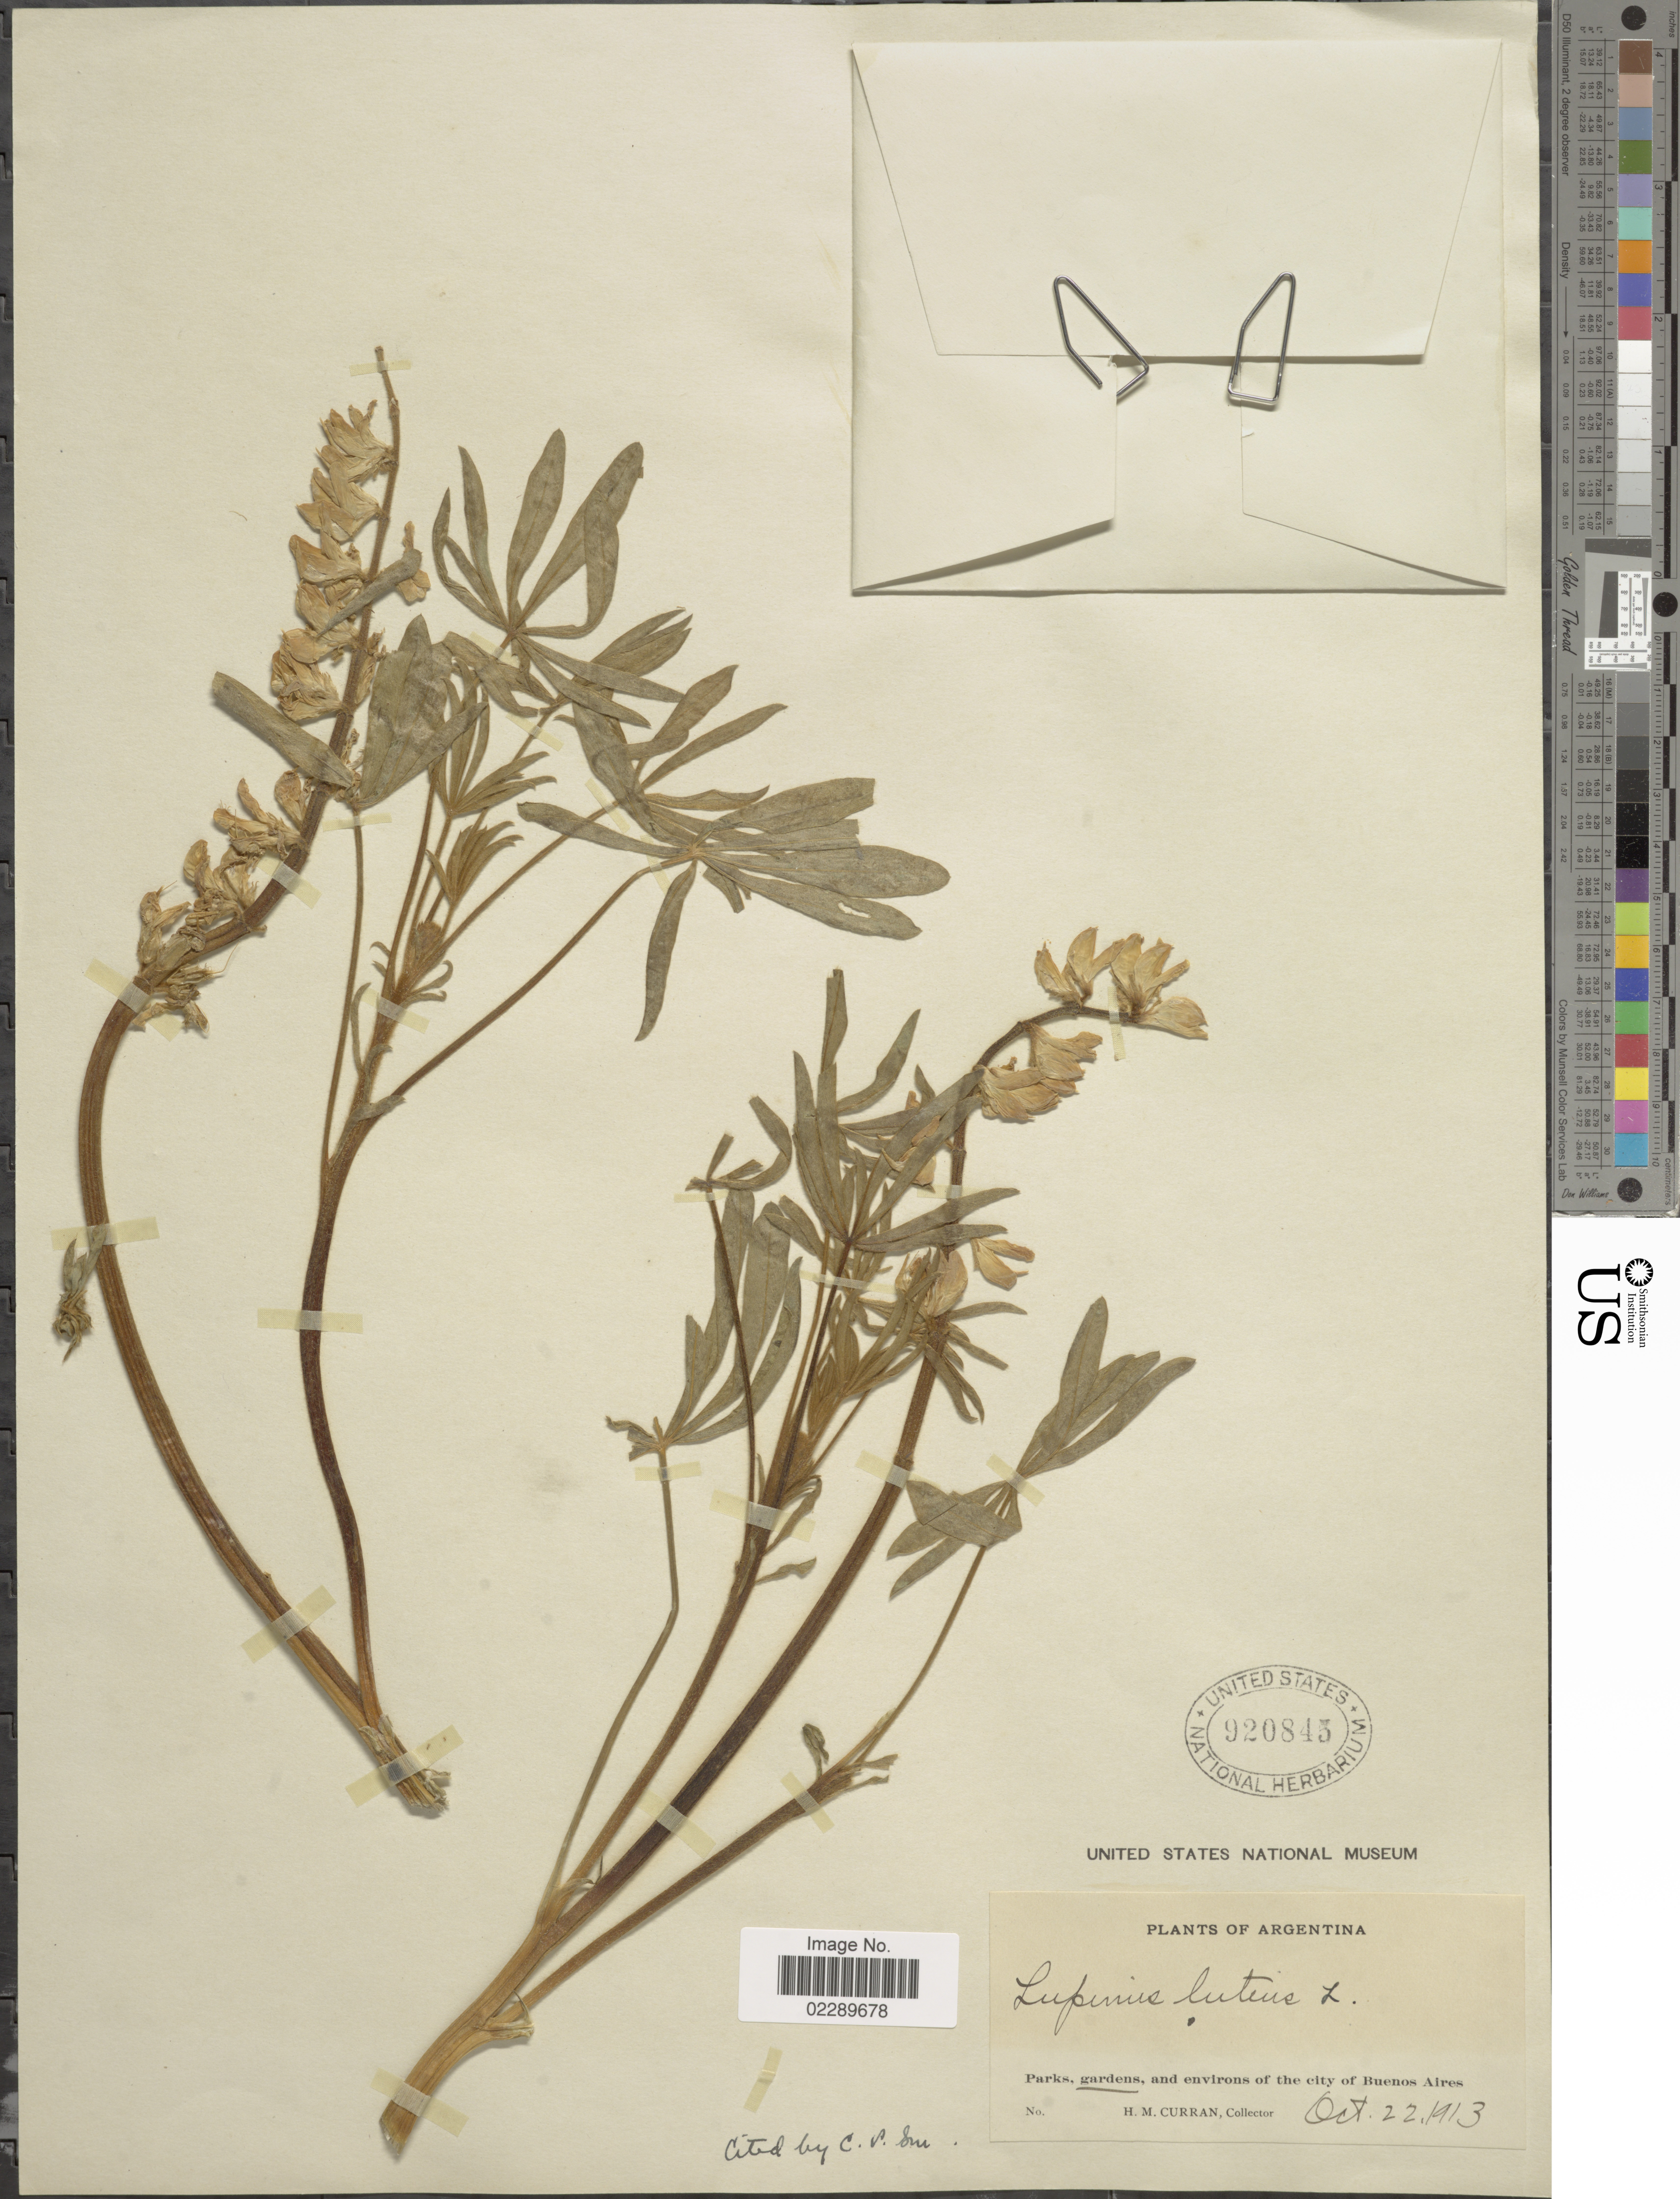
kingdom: Plantae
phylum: Tracheophyta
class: Magnoliopsida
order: Fabales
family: Fabaceae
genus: Lupinus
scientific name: Lupinus luteus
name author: L.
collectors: H. M. Curran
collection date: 1913-10-22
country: Argentina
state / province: Buenos Aires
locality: Parks, gardens, and environs of the city of Buenos Aires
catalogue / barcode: US 920845